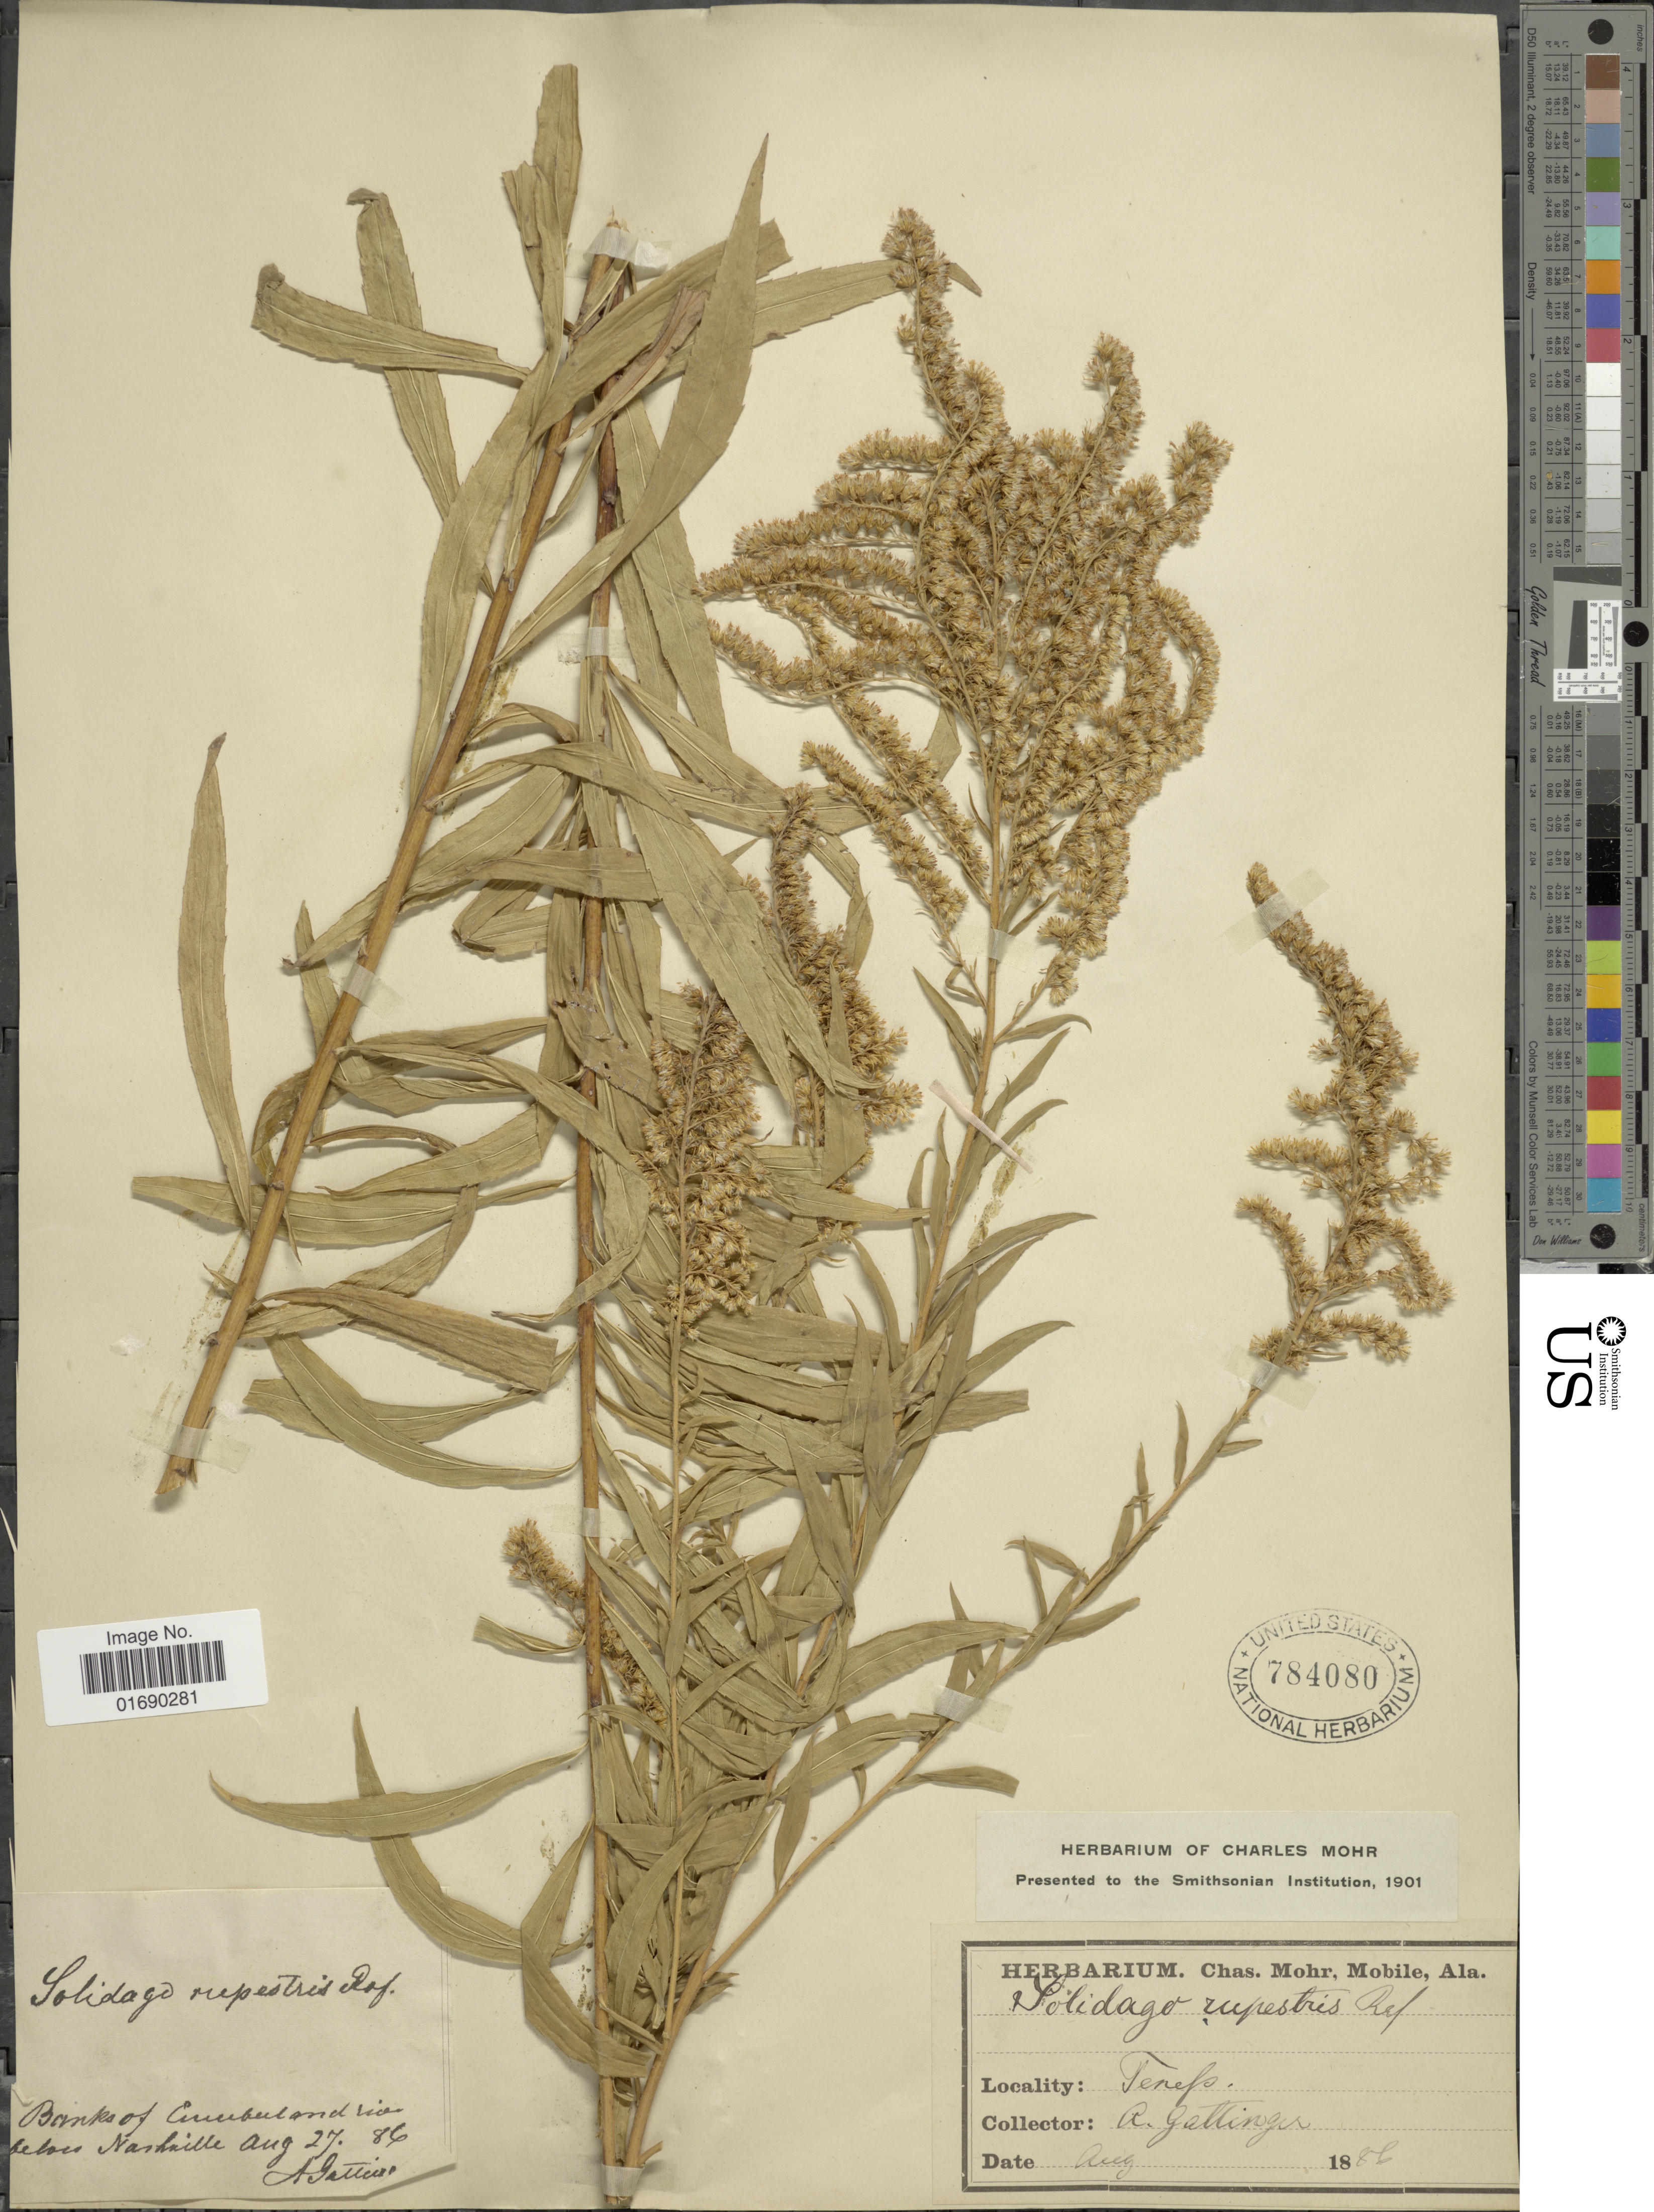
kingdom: Plantae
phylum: Tracheophyta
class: Magnoliopsida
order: Asterales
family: Asteraceae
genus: Solidago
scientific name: Solidago rupestris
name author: Raf.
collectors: A. Gattinger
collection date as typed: Transcribed d/m/y: 27/8/86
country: United States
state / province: Tennessee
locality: Banks of Cumberland river below Nashville, Teness.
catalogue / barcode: US 784080